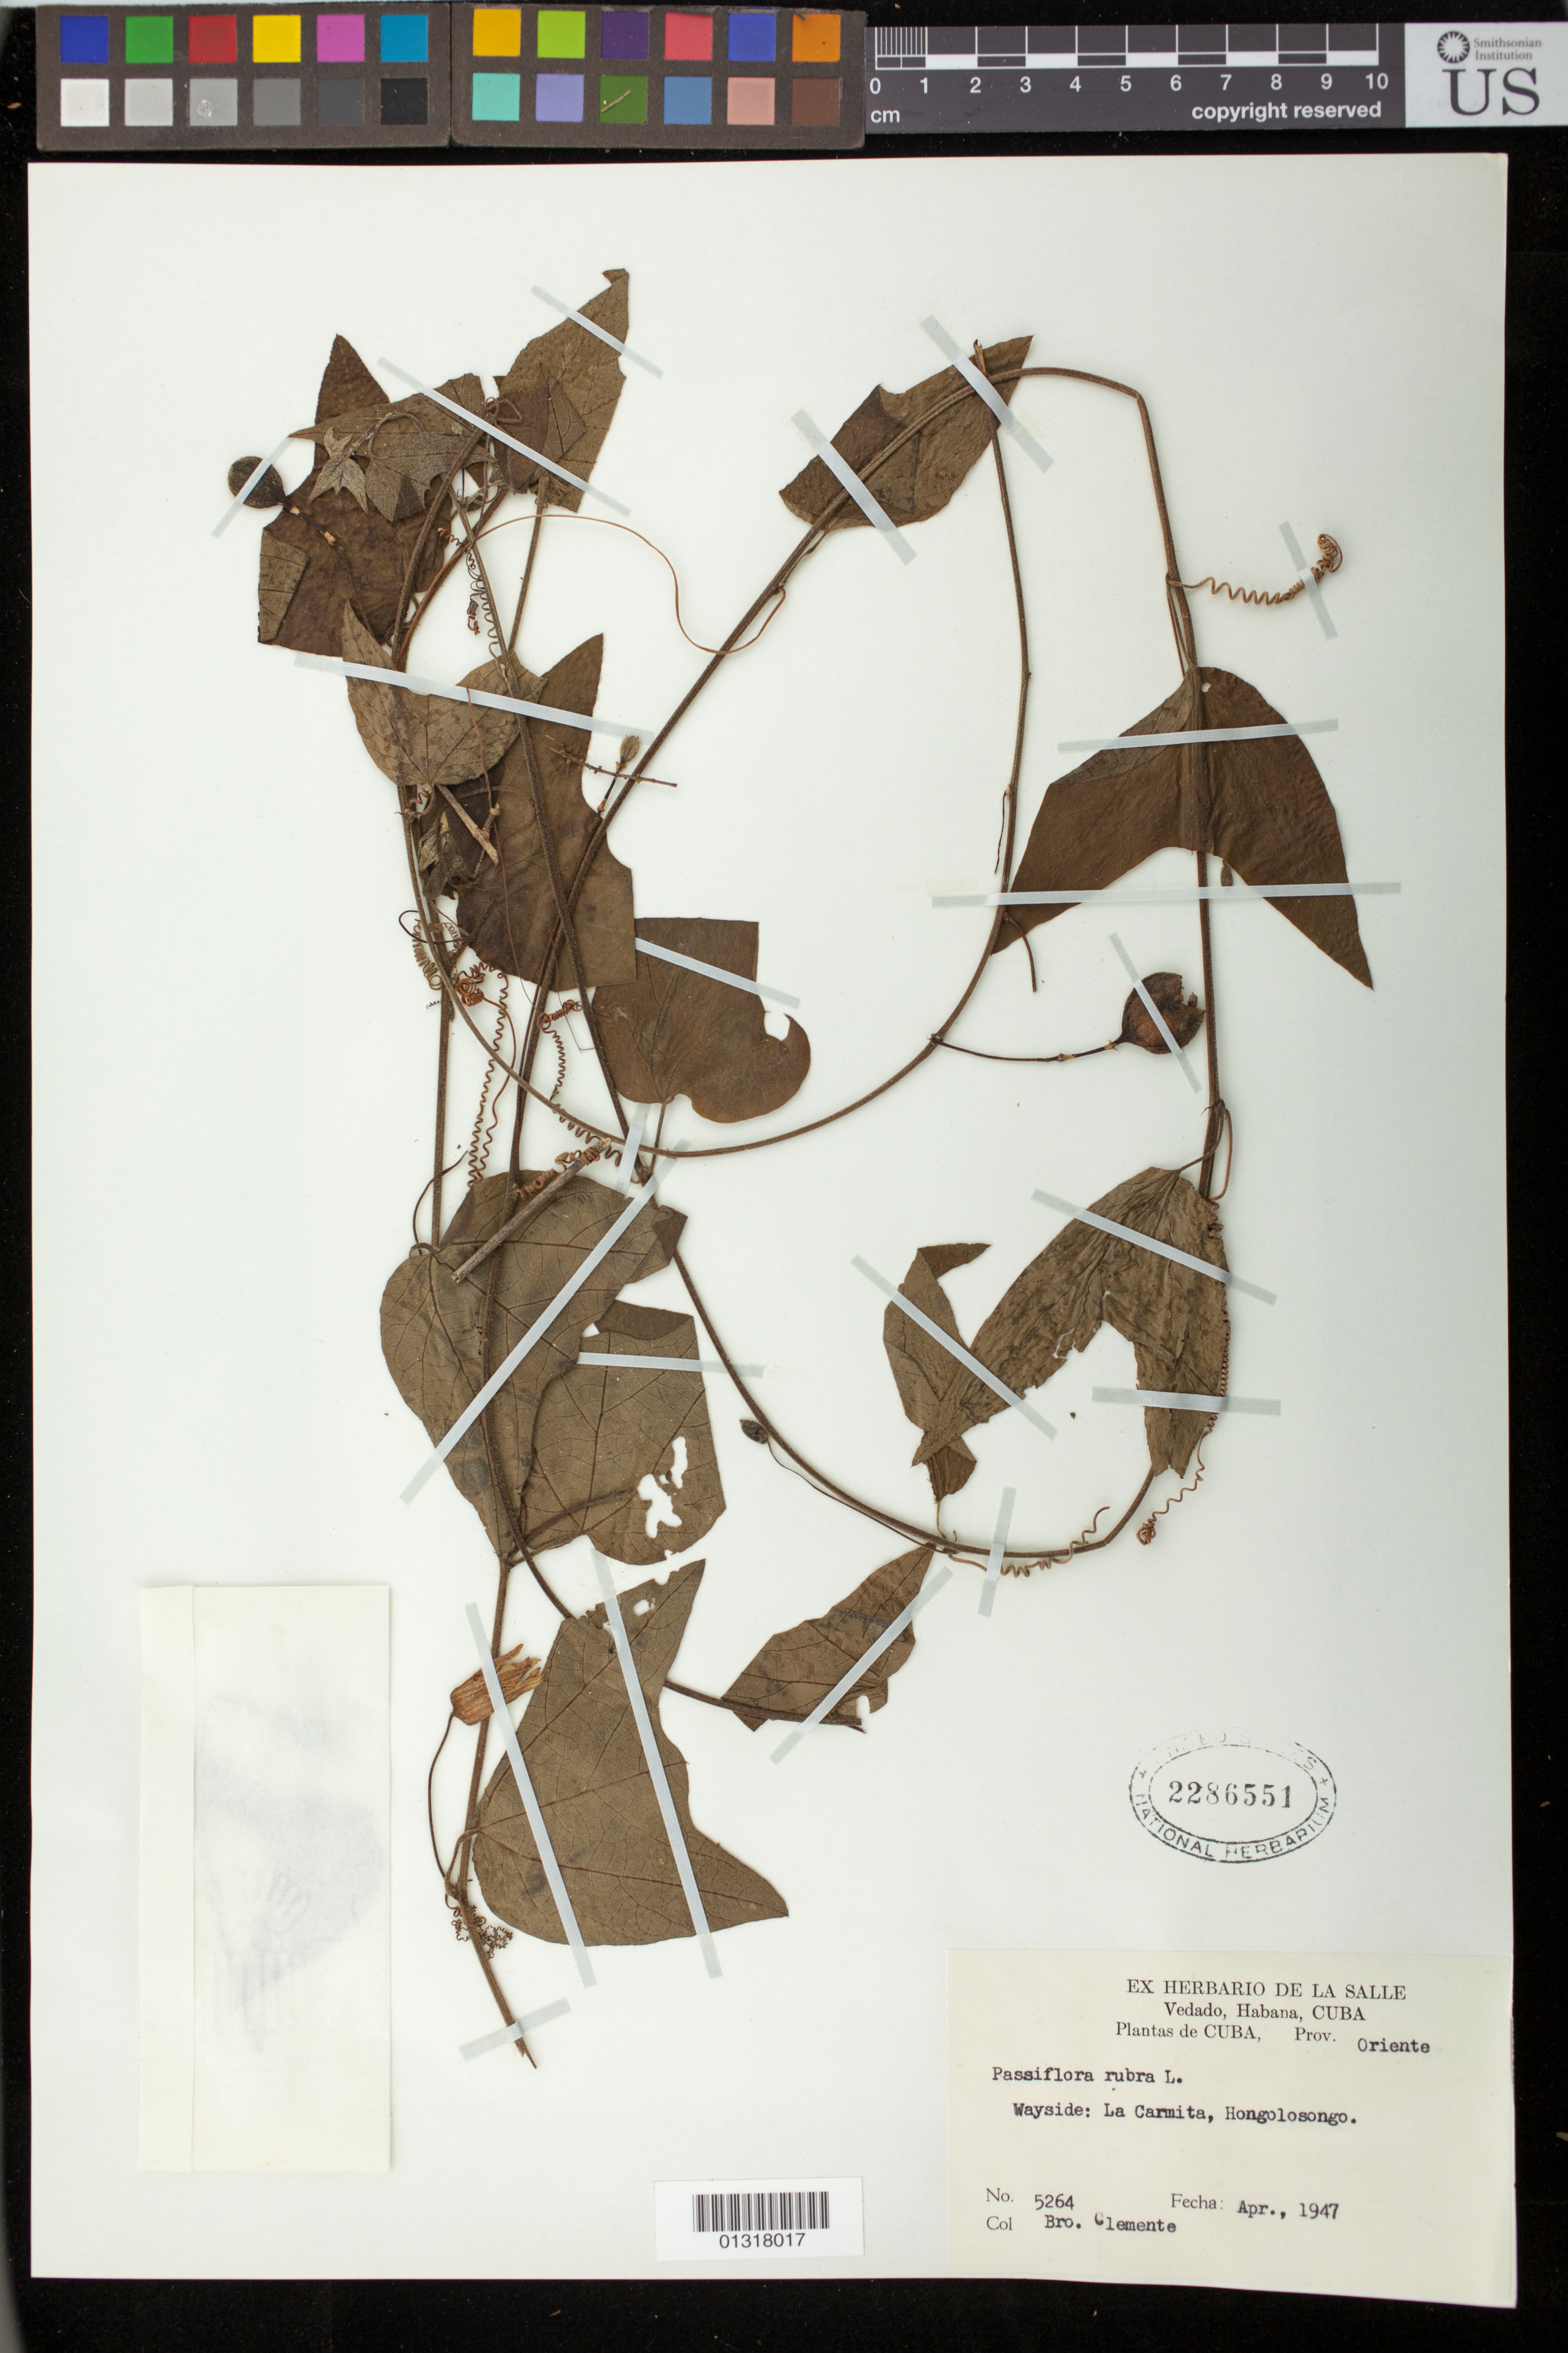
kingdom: Plantae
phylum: Tracheophyta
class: Magnoliopsida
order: Malpighiales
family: Passifloraceae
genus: Passiflora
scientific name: Passiflora rubra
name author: L.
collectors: Bro. Clemente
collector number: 5264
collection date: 1947-04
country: Cuba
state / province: Oriente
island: Cuba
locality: La Carmita, Hongolosongo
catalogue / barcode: US 2286551